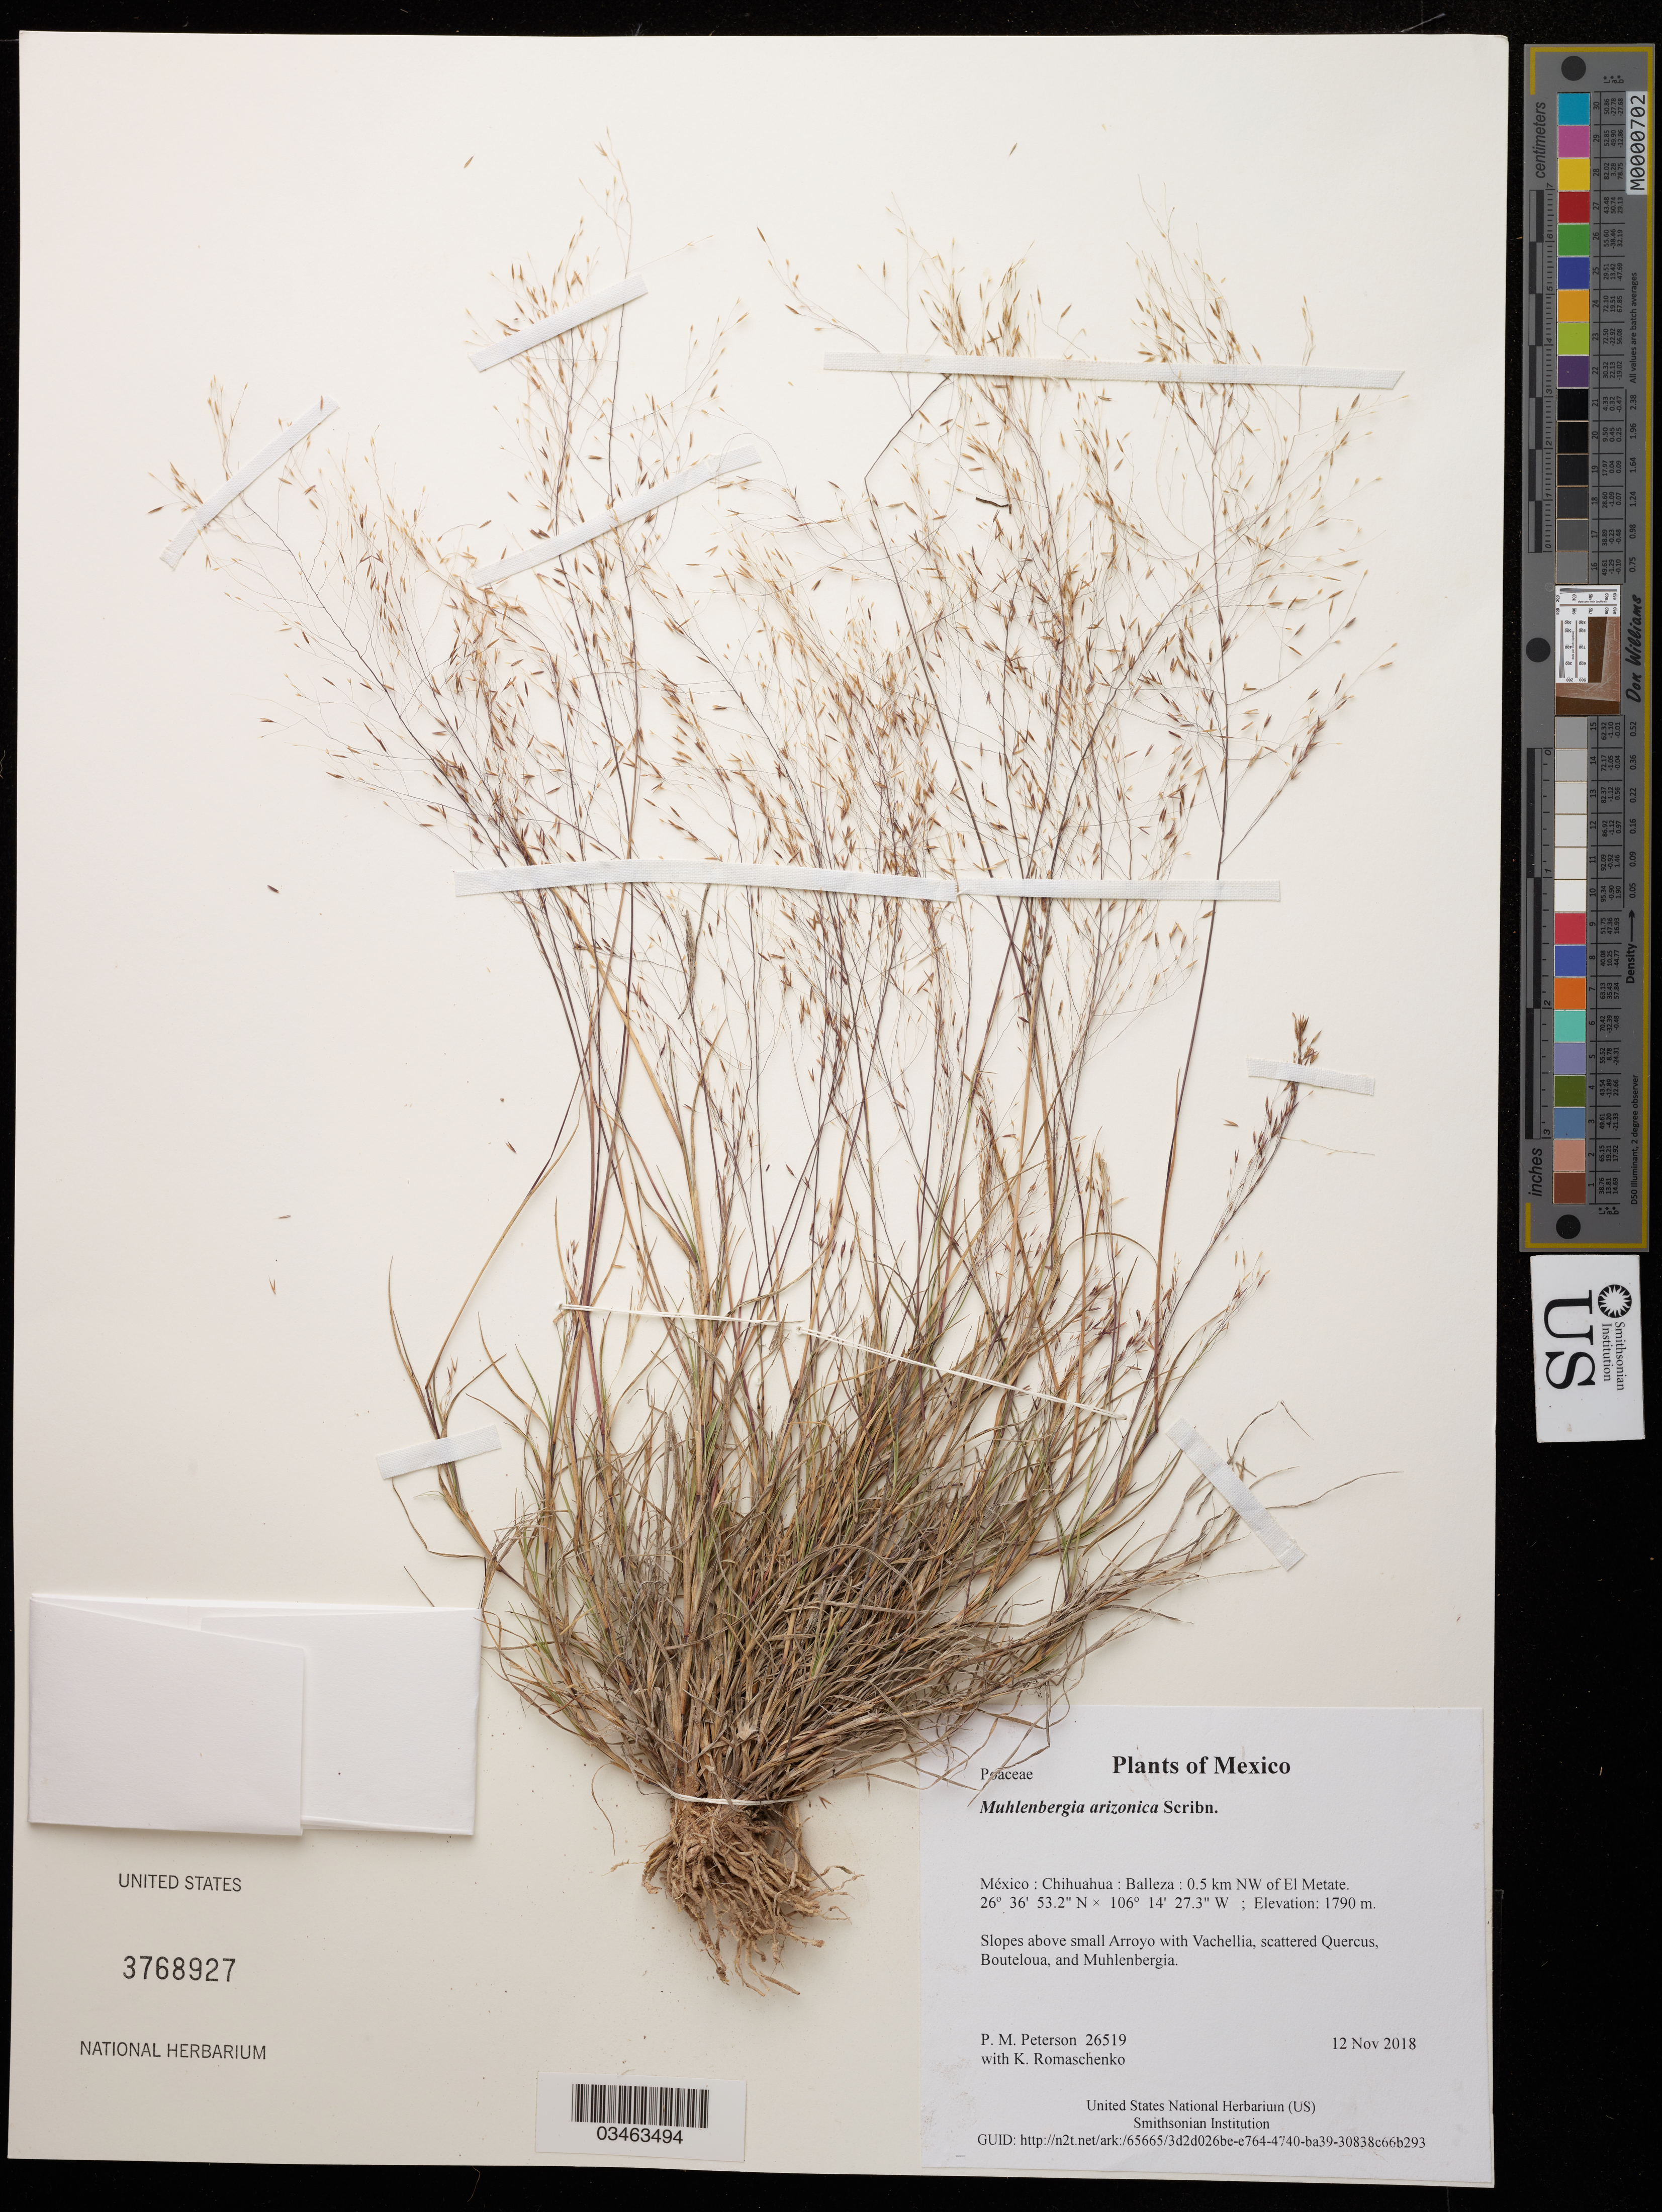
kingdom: Plantae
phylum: Tracheophyta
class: Liliopsida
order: Poales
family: Poaceae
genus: Muhlenbergia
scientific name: Muhlenbergia arizonica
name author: Scribn.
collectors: P. M. Peterson & K. Romaschenko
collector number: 26519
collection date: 2018-11-12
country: México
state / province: Chihuahua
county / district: Balleza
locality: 0.5 km NW of El Metate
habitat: Slopes above small Arroyo with Vachellia, scattered Quercus, Bouteloua, and Muhlenbergia.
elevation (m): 1790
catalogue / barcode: US 3768927